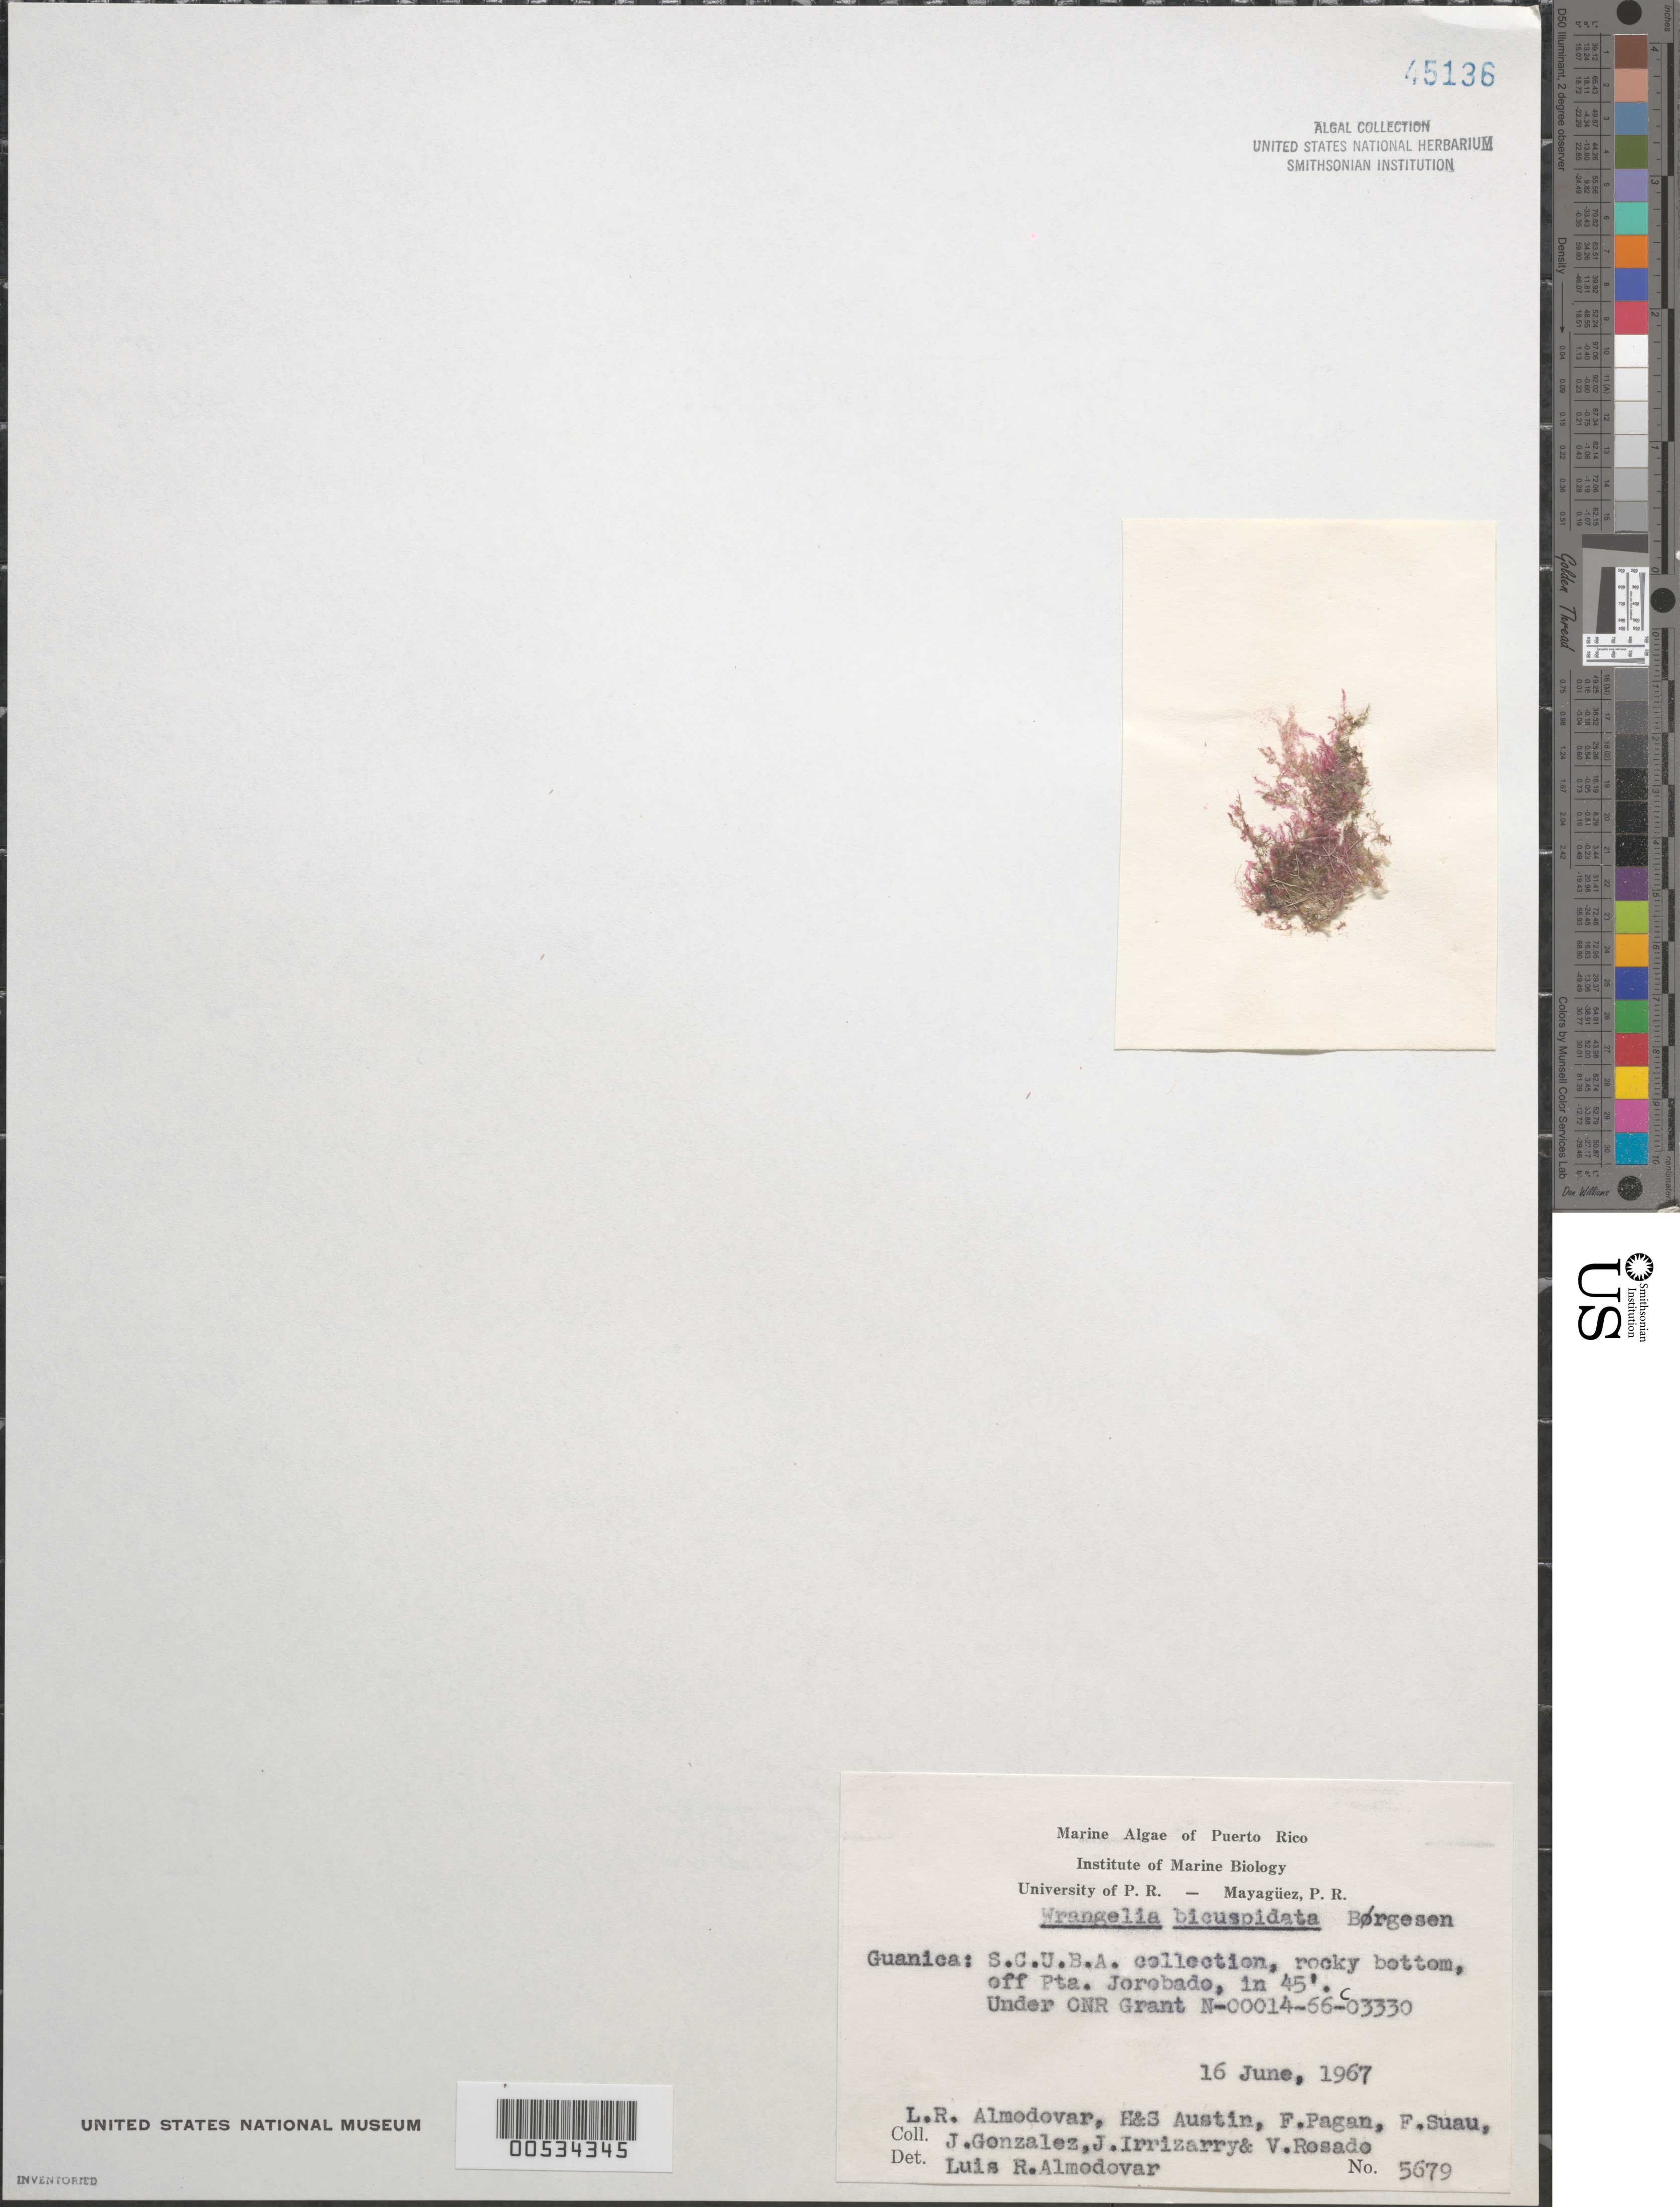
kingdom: Plantae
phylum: Rhodophyta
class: Florideophyceae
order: Ceramiales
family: Wrangeliaceae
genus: Wrangelia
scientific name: Wrangelia bicuspidata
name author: Børgesen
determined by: Almodovar, L. R.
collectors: L. Almodovar, H. Austin, S. Austin, F. Pagan, F. Suau, J. Gonzalez, J. Irizarry, V. Rosado & V. Rosado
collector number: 5679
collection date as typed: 16 Jun 1967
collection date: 1967-06-16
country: Puerto Rico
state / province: Guanica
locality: Off punta jorobado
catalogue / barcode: US 45136